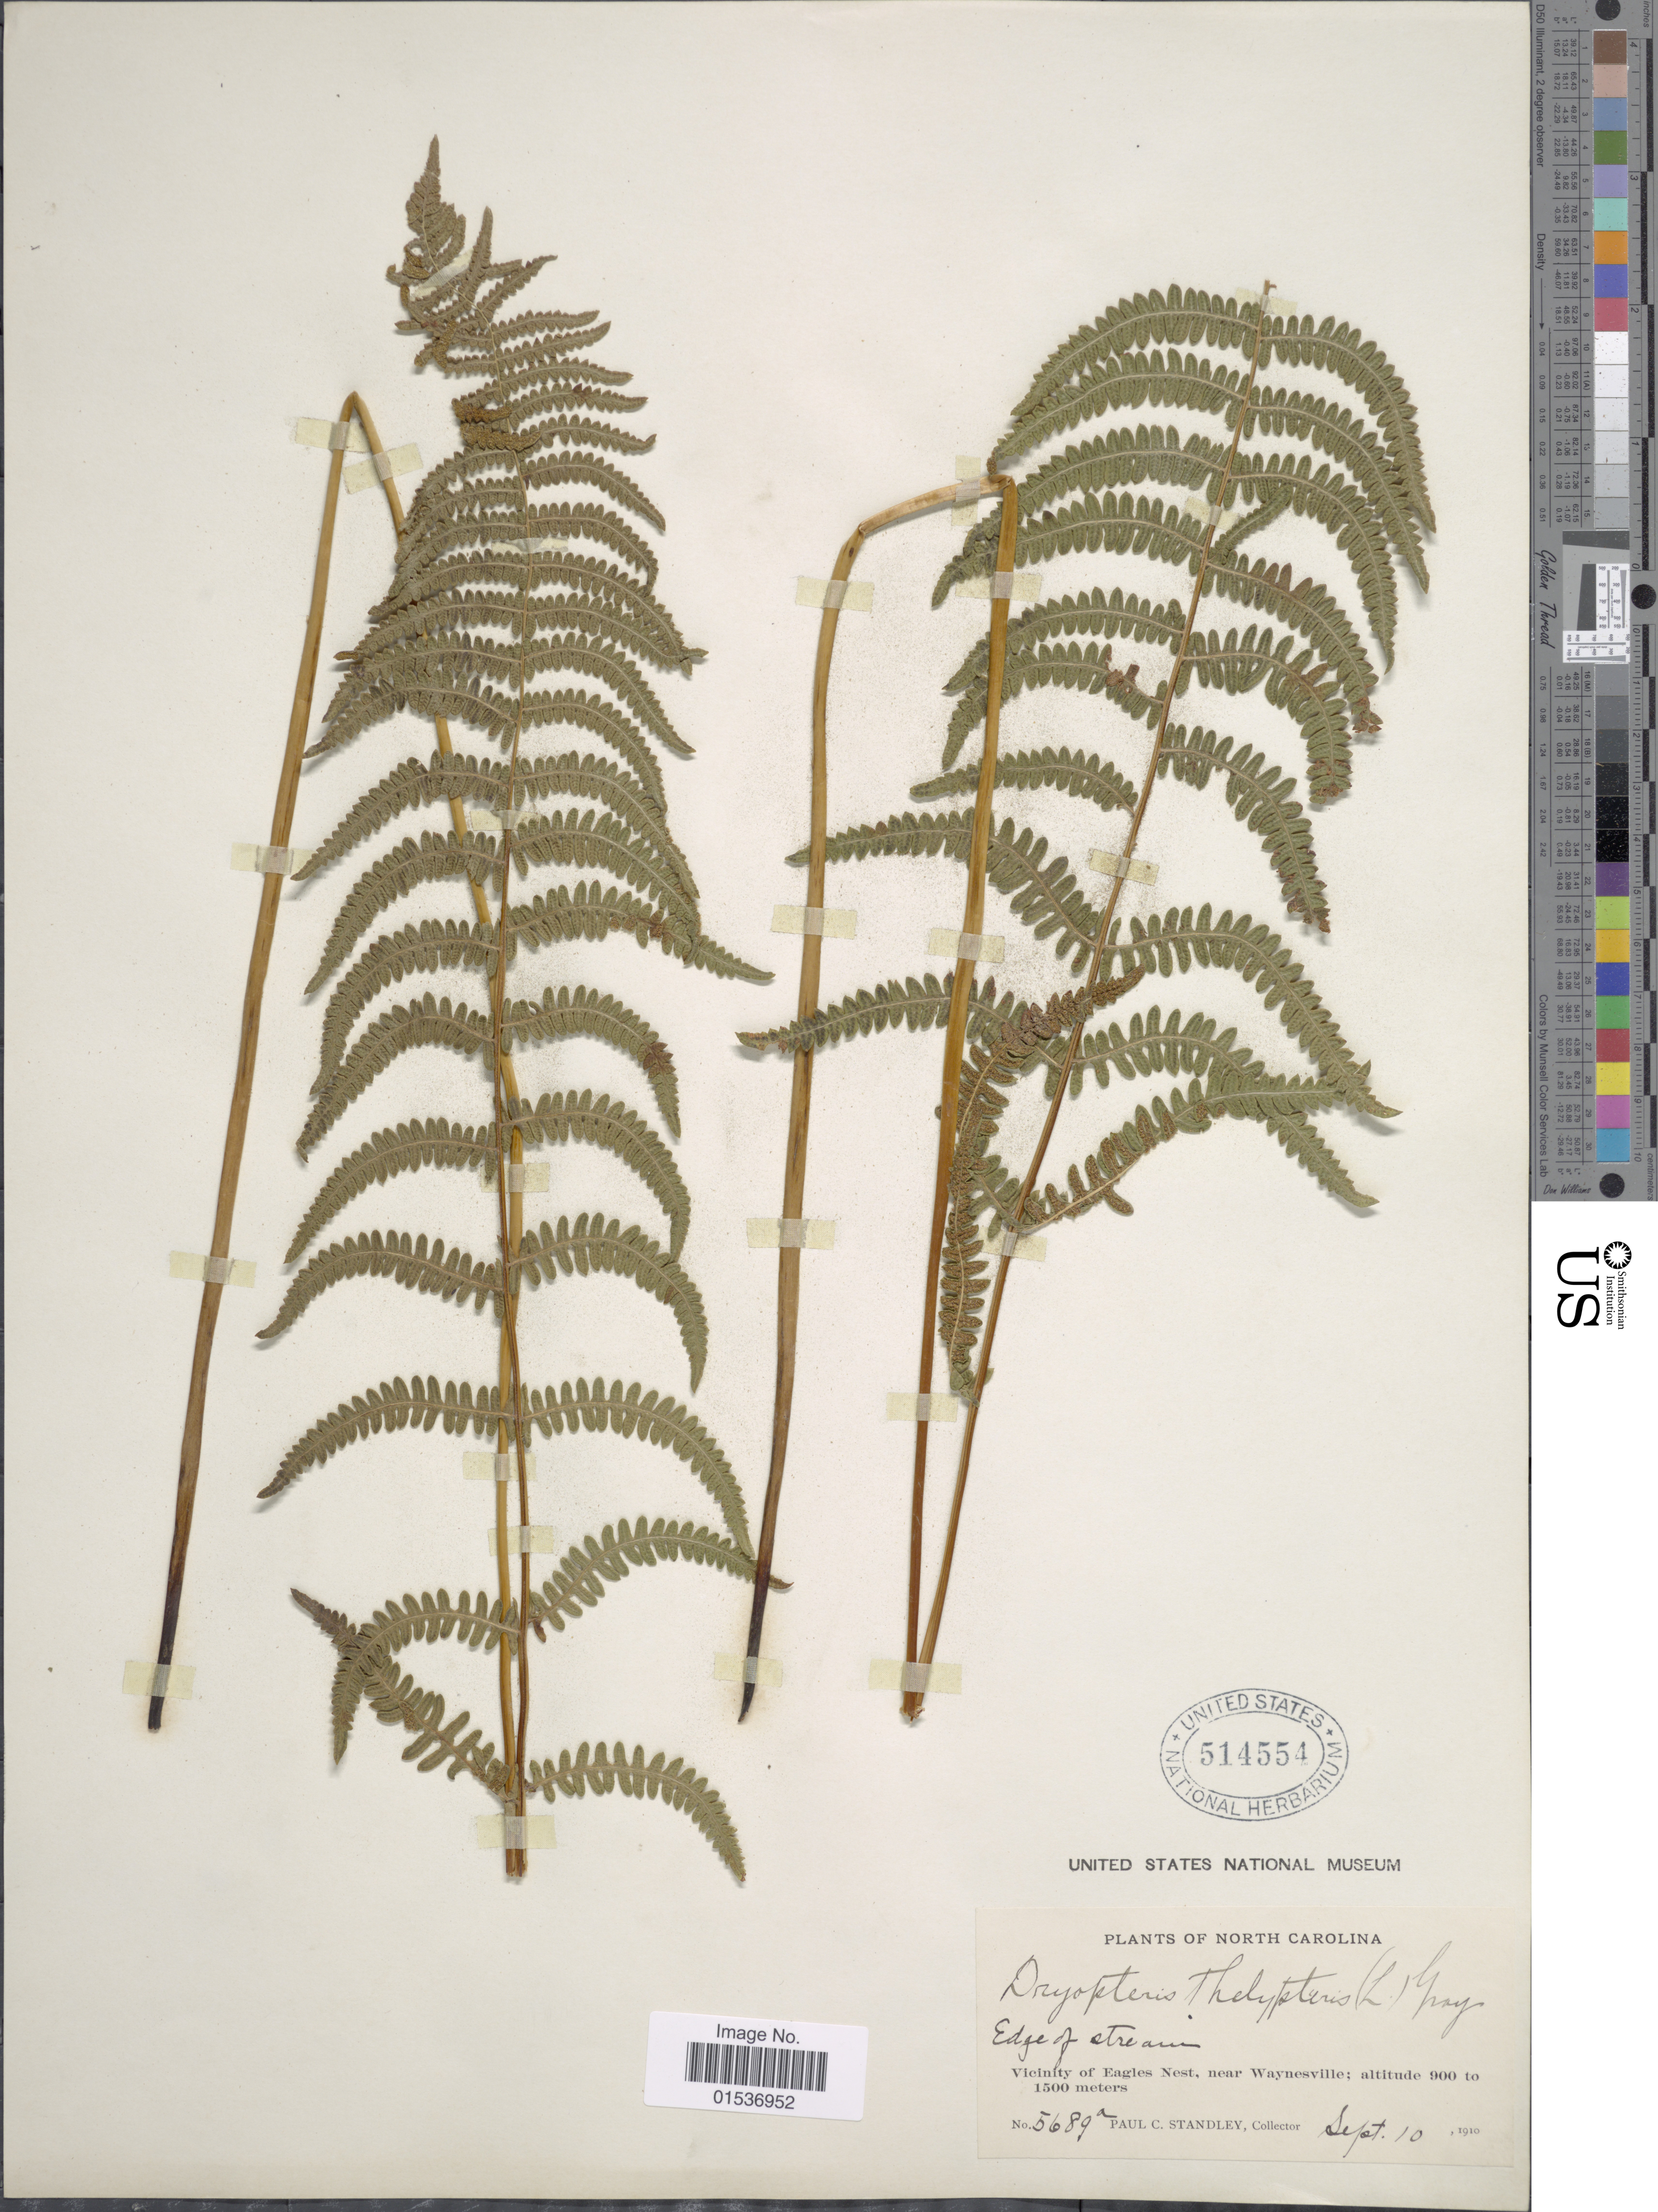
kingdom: Plantae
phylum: Tracheophyta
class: Polypodiopsida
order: Polypodiales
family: Thelypteridaceae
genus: Thelypteris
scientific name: Thelypteris palustris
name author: (Salisb.) Schott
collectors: P. C. Standley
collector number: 5689a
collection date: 1910-09-10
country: United States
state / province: North Carolina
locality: Edge of stream, Vicinity of Eagles Nest, near Waynesville.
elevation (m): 900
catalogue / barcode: US 514554